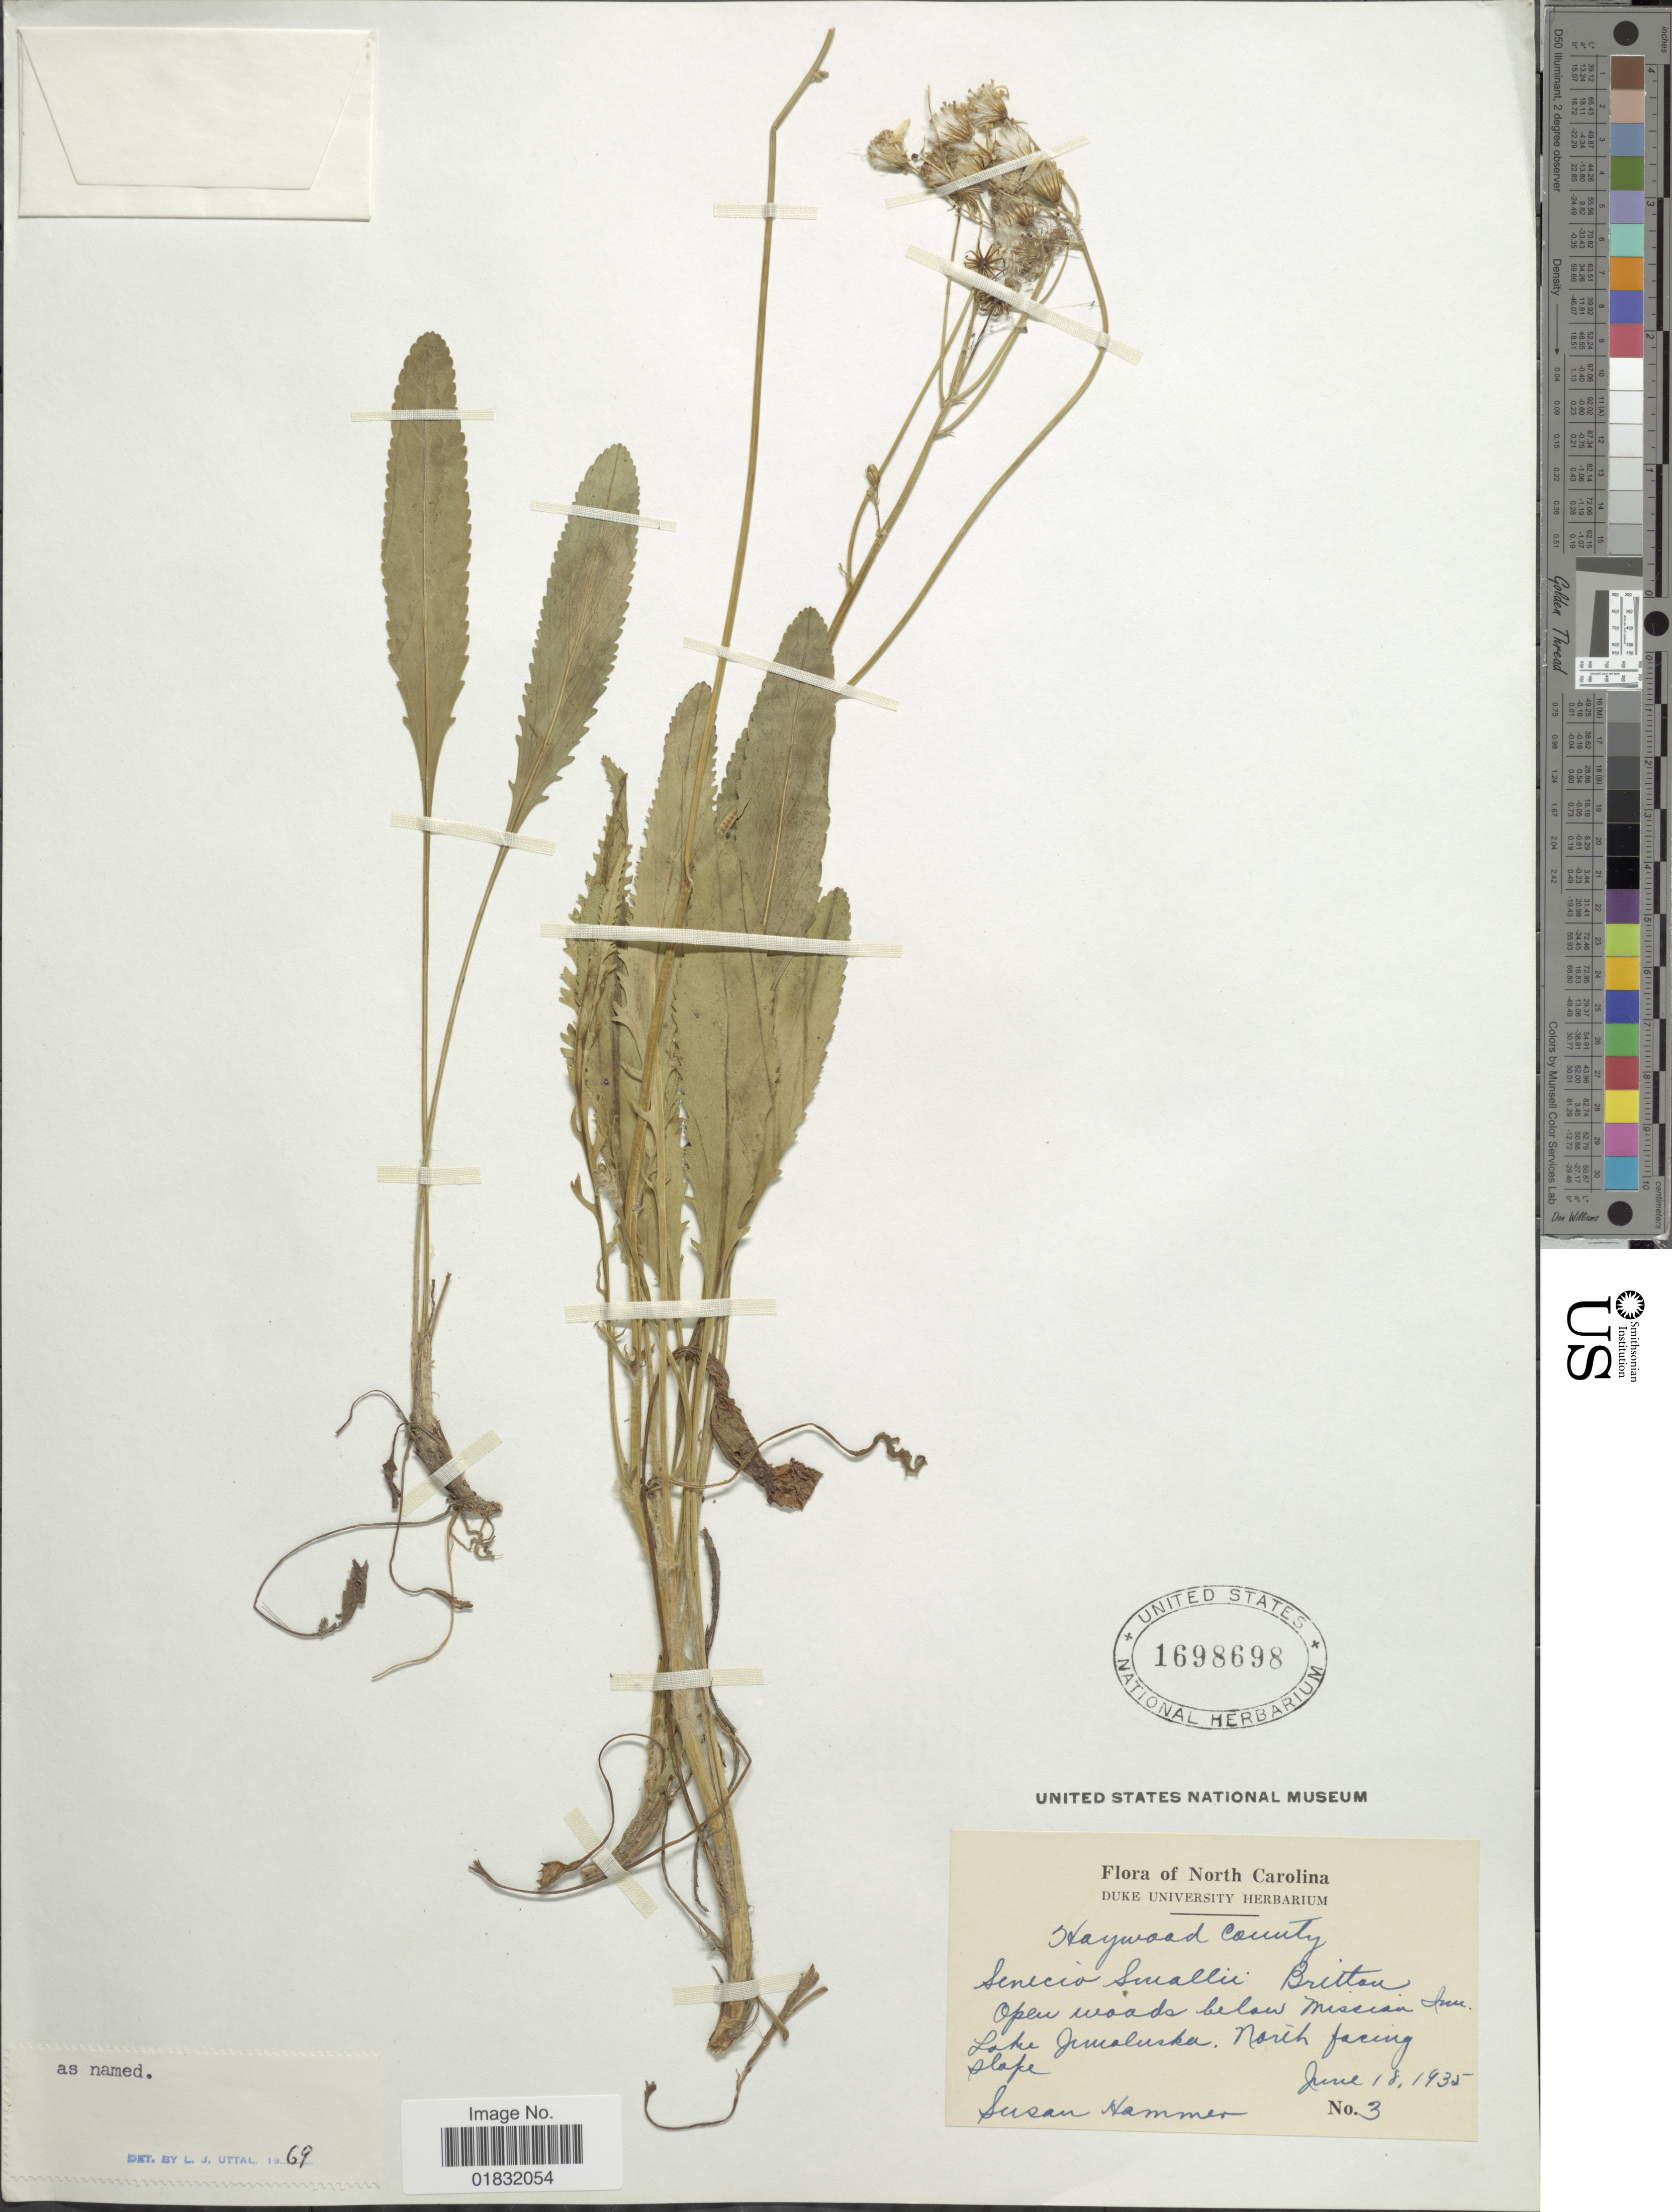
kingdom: Plantae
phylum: Tracheophyta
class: Magnoliopsida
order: Asterales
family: Asteraceae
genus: Packera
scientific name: Packera smallii Britton comb ined.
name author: Britton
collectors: S. Hammer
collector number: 3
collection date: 1935-06-18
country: United States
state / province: North Carolina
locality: Open woods below Mission Inn Lake Jemaluska, North Facing slope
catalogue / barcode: US 1698698